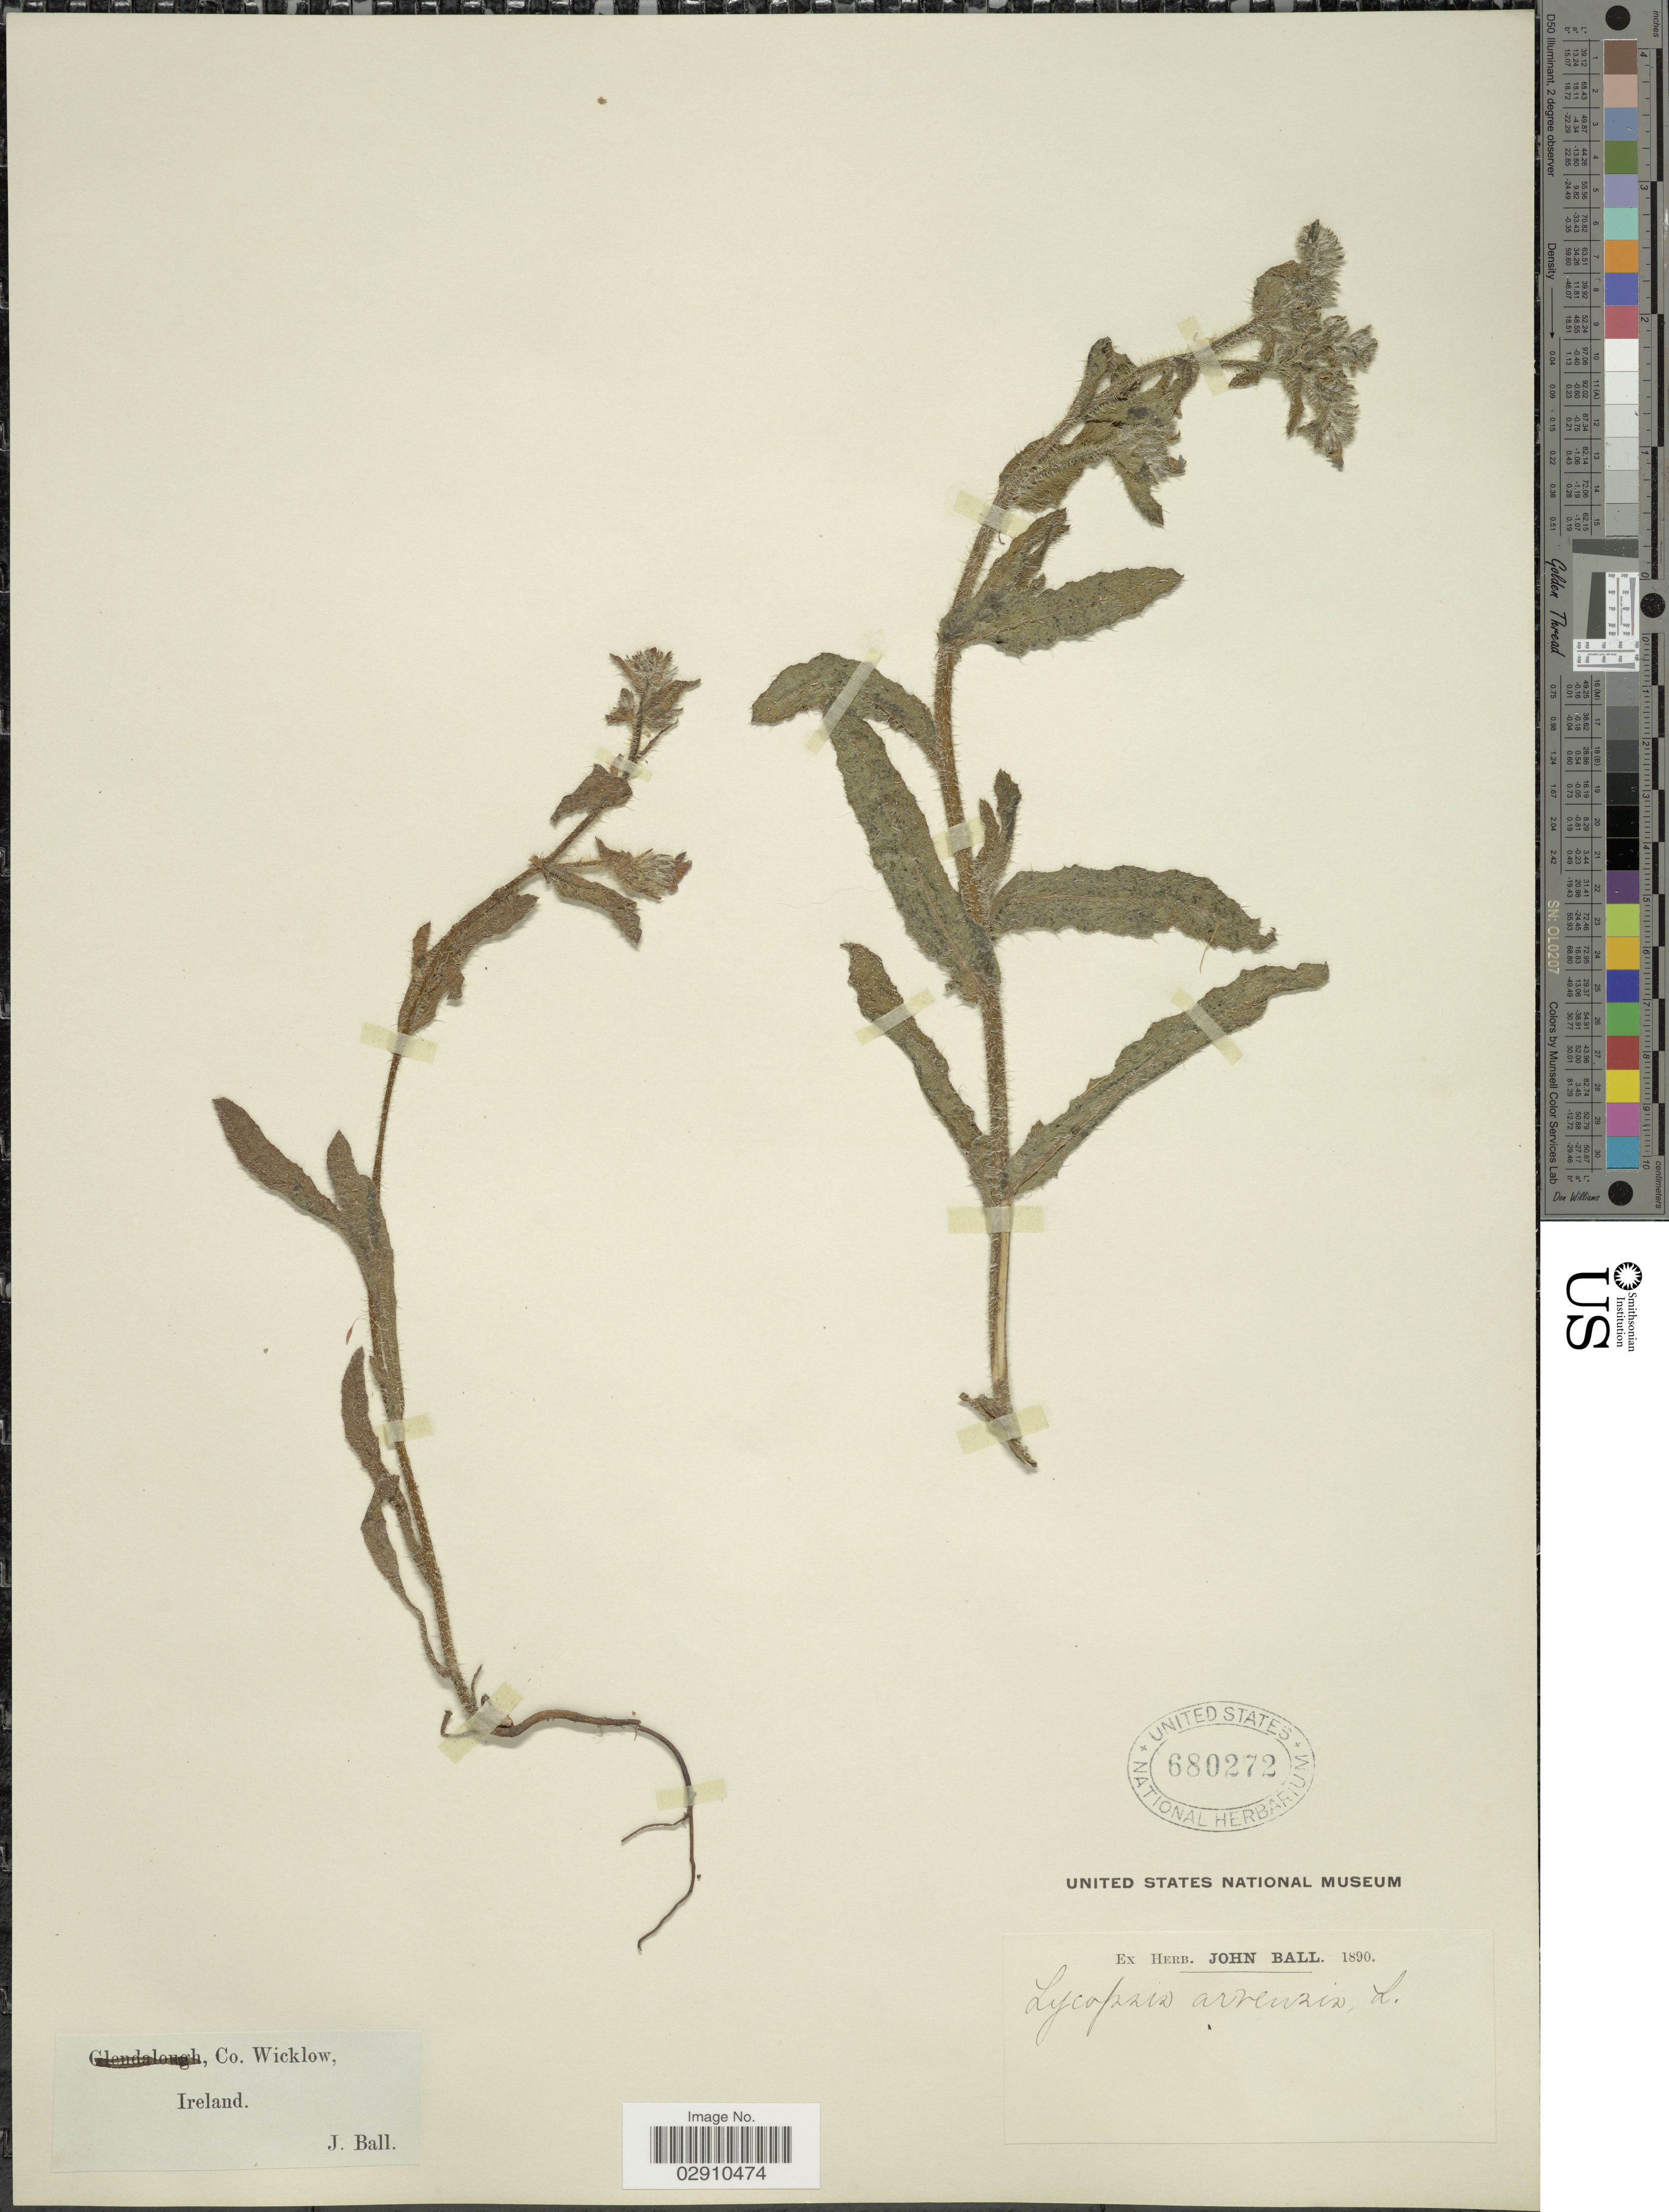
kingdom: Plantae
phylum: Tracheophyta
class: Magnoliopsida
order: Boraginales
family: Boraginaceae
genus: Lycopsis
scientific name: Lycopsis arvensis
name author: L.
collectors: J. Ball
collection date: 1890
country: Ireland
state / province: Leinster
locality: Co. Wicklow, Ireland.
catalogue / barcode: US 680272